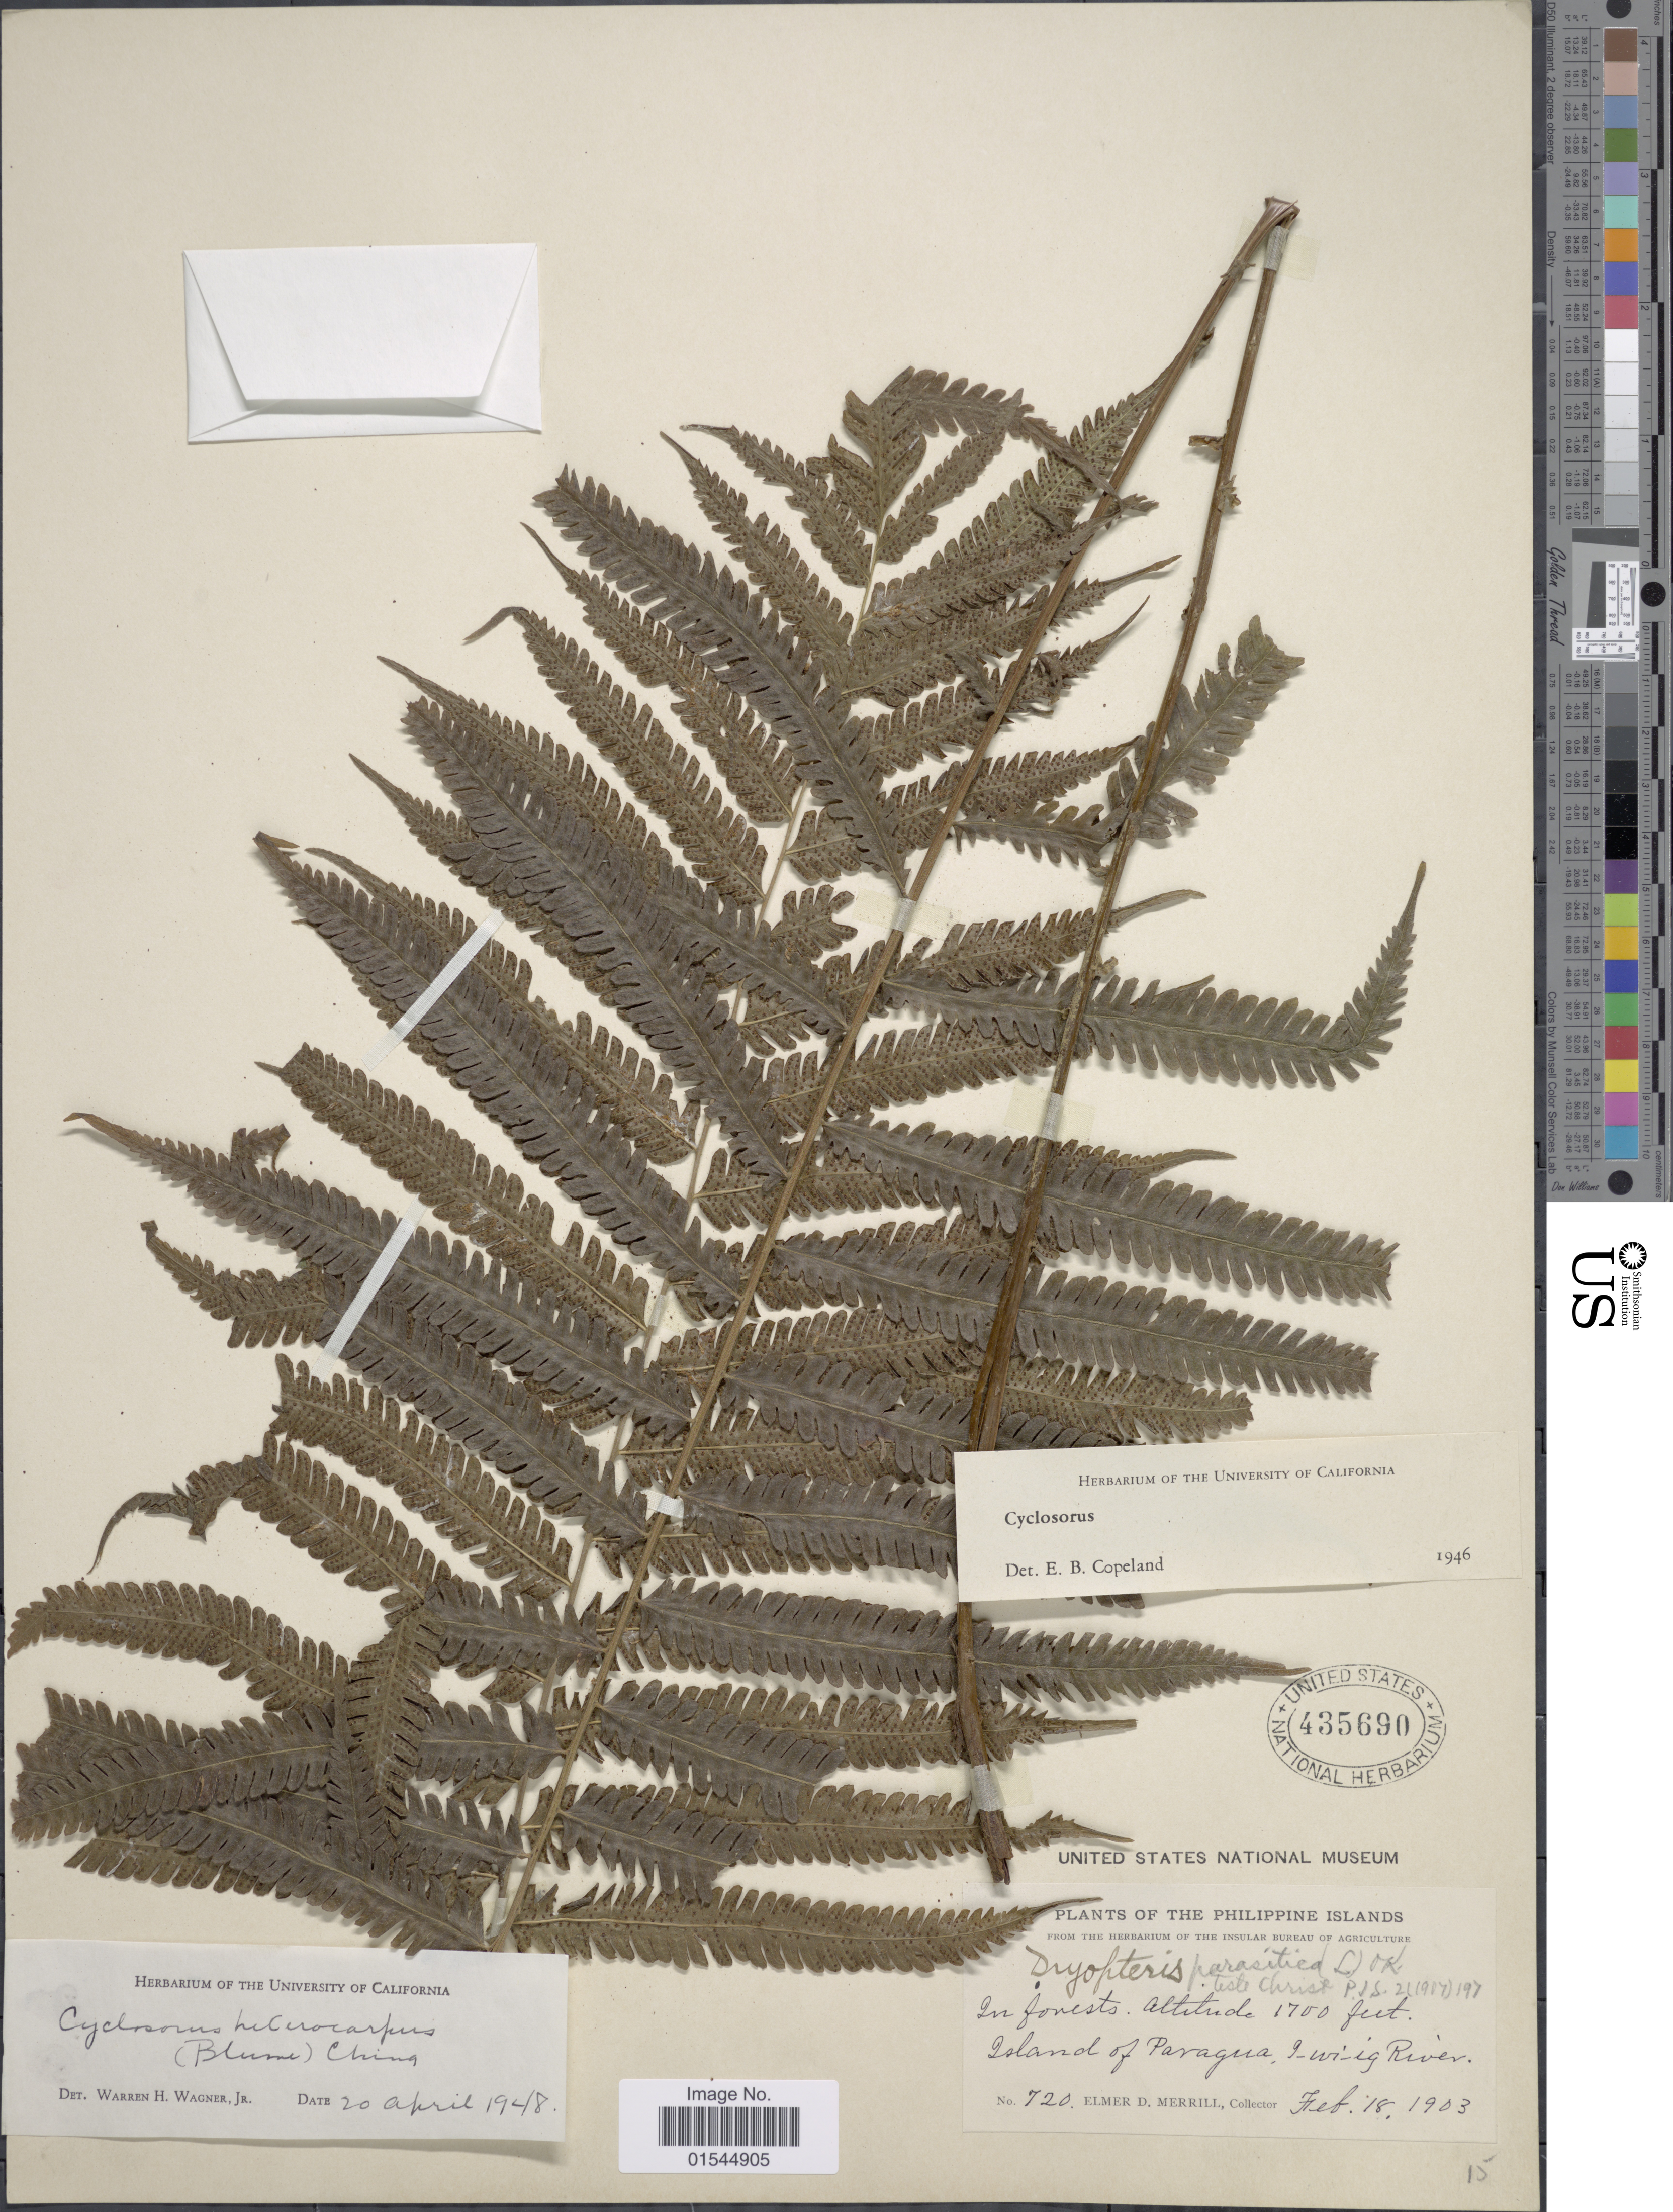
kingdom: Plantae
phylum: Tracheophyta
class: Polypodiopsida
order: Polypodiales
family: Thelypteridaceae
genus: Sphaerostephanos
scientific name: Sphaerostephanos heterocarpus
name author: (Blume) Holttum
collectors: E. D. Merrill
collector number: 720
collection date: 1903-02-18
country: Philippines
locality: Philippine Islands, Island of Paragua, I-wi-ig River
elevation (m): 518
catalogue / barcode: US 435690